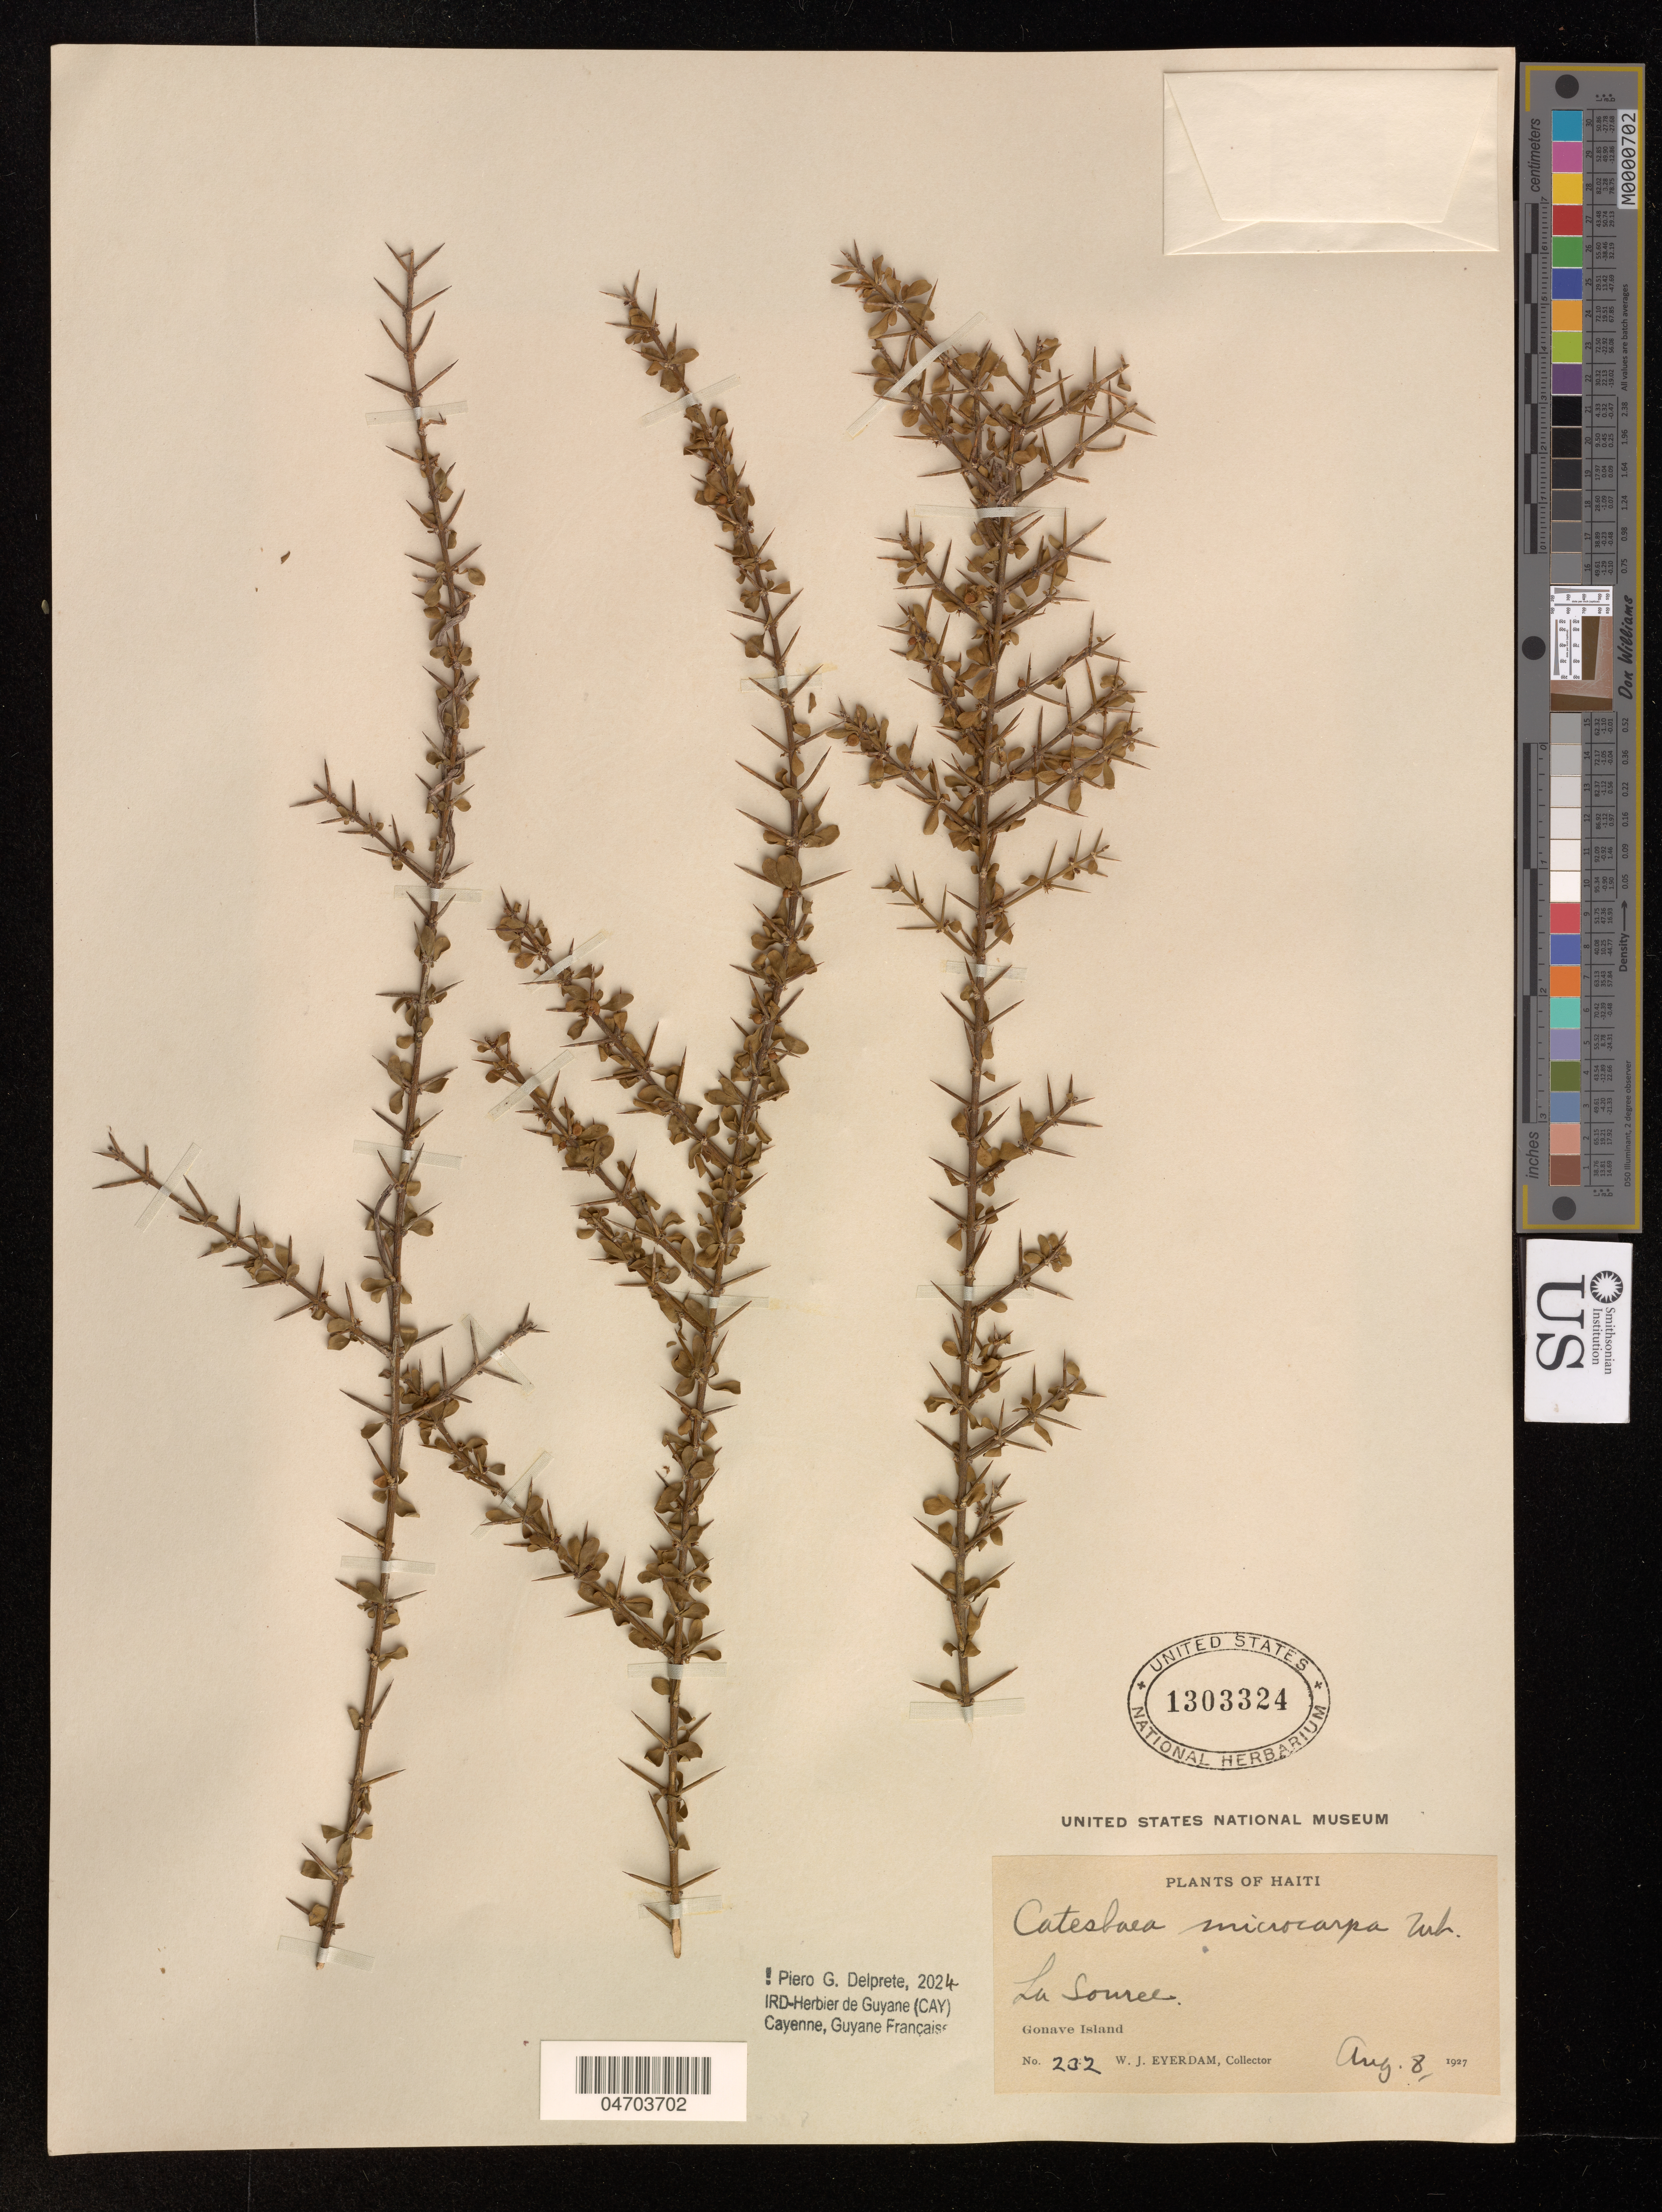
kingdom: Plantae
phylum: Tracheophyta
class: Magnoliopsida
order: Gentianales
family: Rubiaceae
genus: Catesbaea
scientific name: Catesbaea microcarpa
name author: Urb.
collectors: W. Eyerdam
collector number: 232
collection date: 1927-08-08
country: Haiti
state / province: Ouest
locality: Gonave Island.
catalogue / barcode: US 1303324